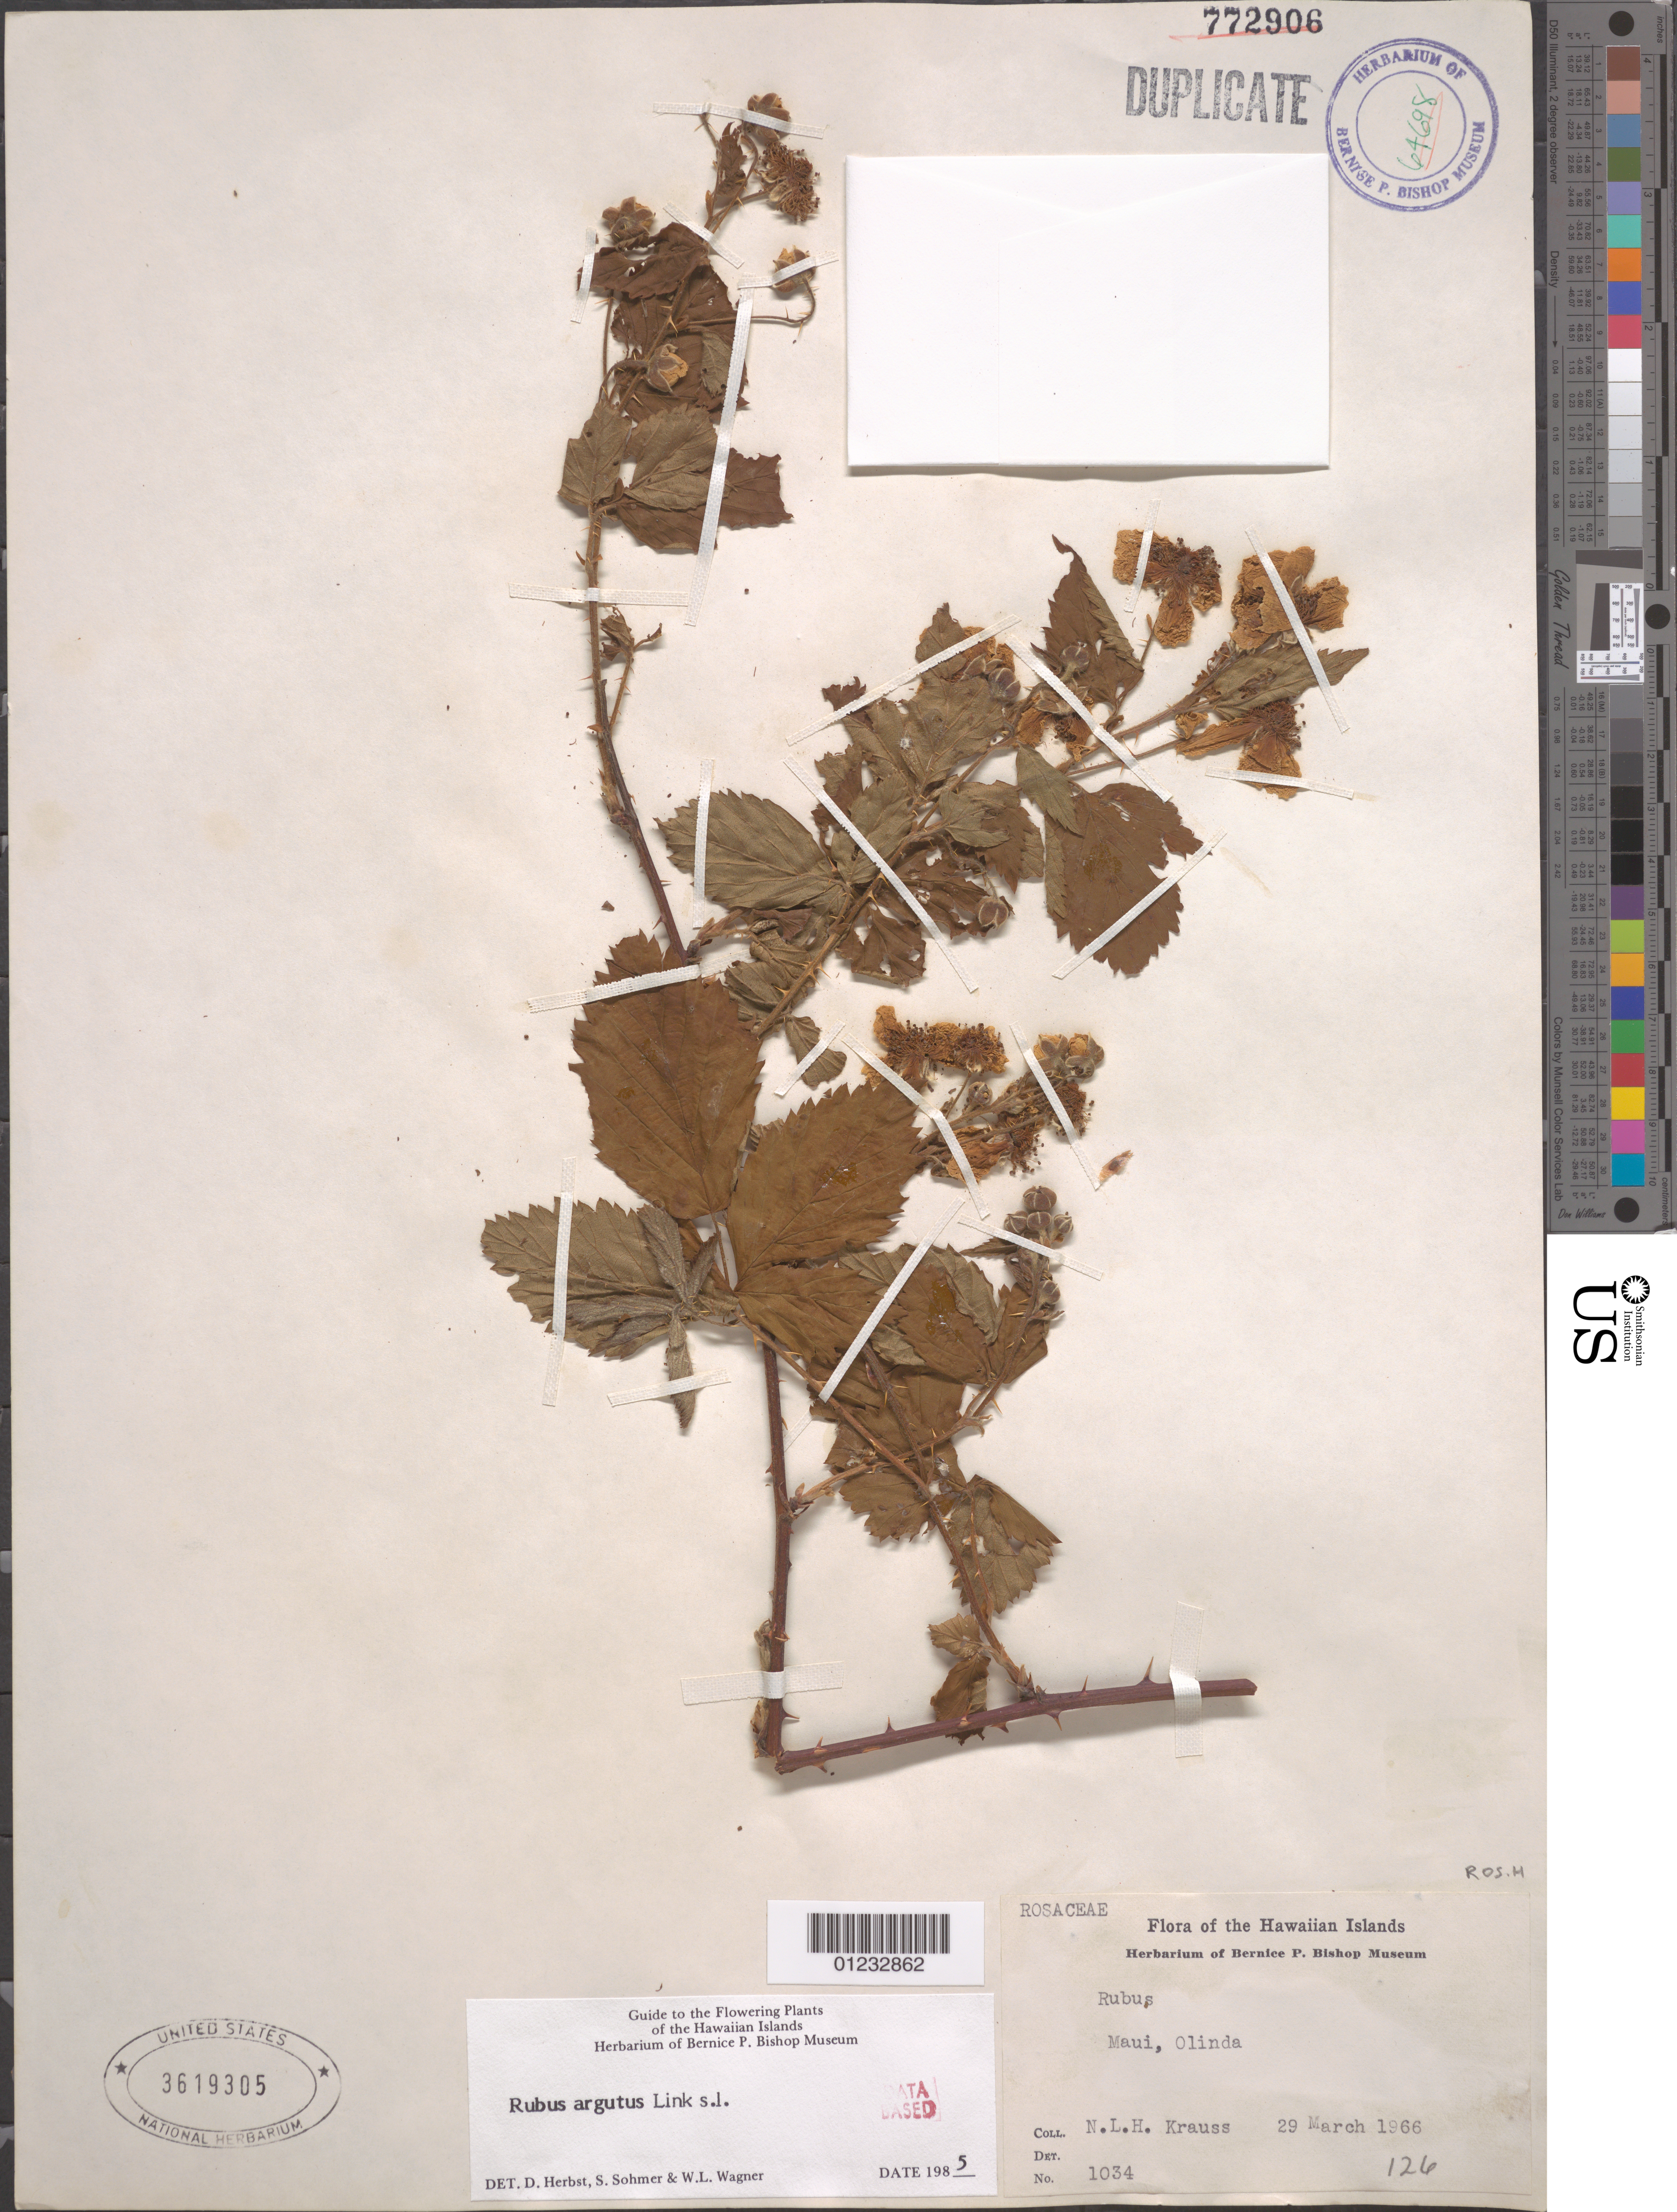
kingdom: Plantae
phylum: Tracheophyta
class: Magnoliopsida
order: Rosales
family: Rosaceae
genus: Rubus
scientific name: Rubus argutus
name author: Link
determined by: Herbst, D. R.; Sohmer, S. H.; Wagner, W. L.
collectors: N. Krauss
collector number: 1034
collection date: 1966-03-29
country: United States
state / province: Hawaii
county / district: Maui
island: Maui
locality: Olinda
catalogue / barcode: US 3619305